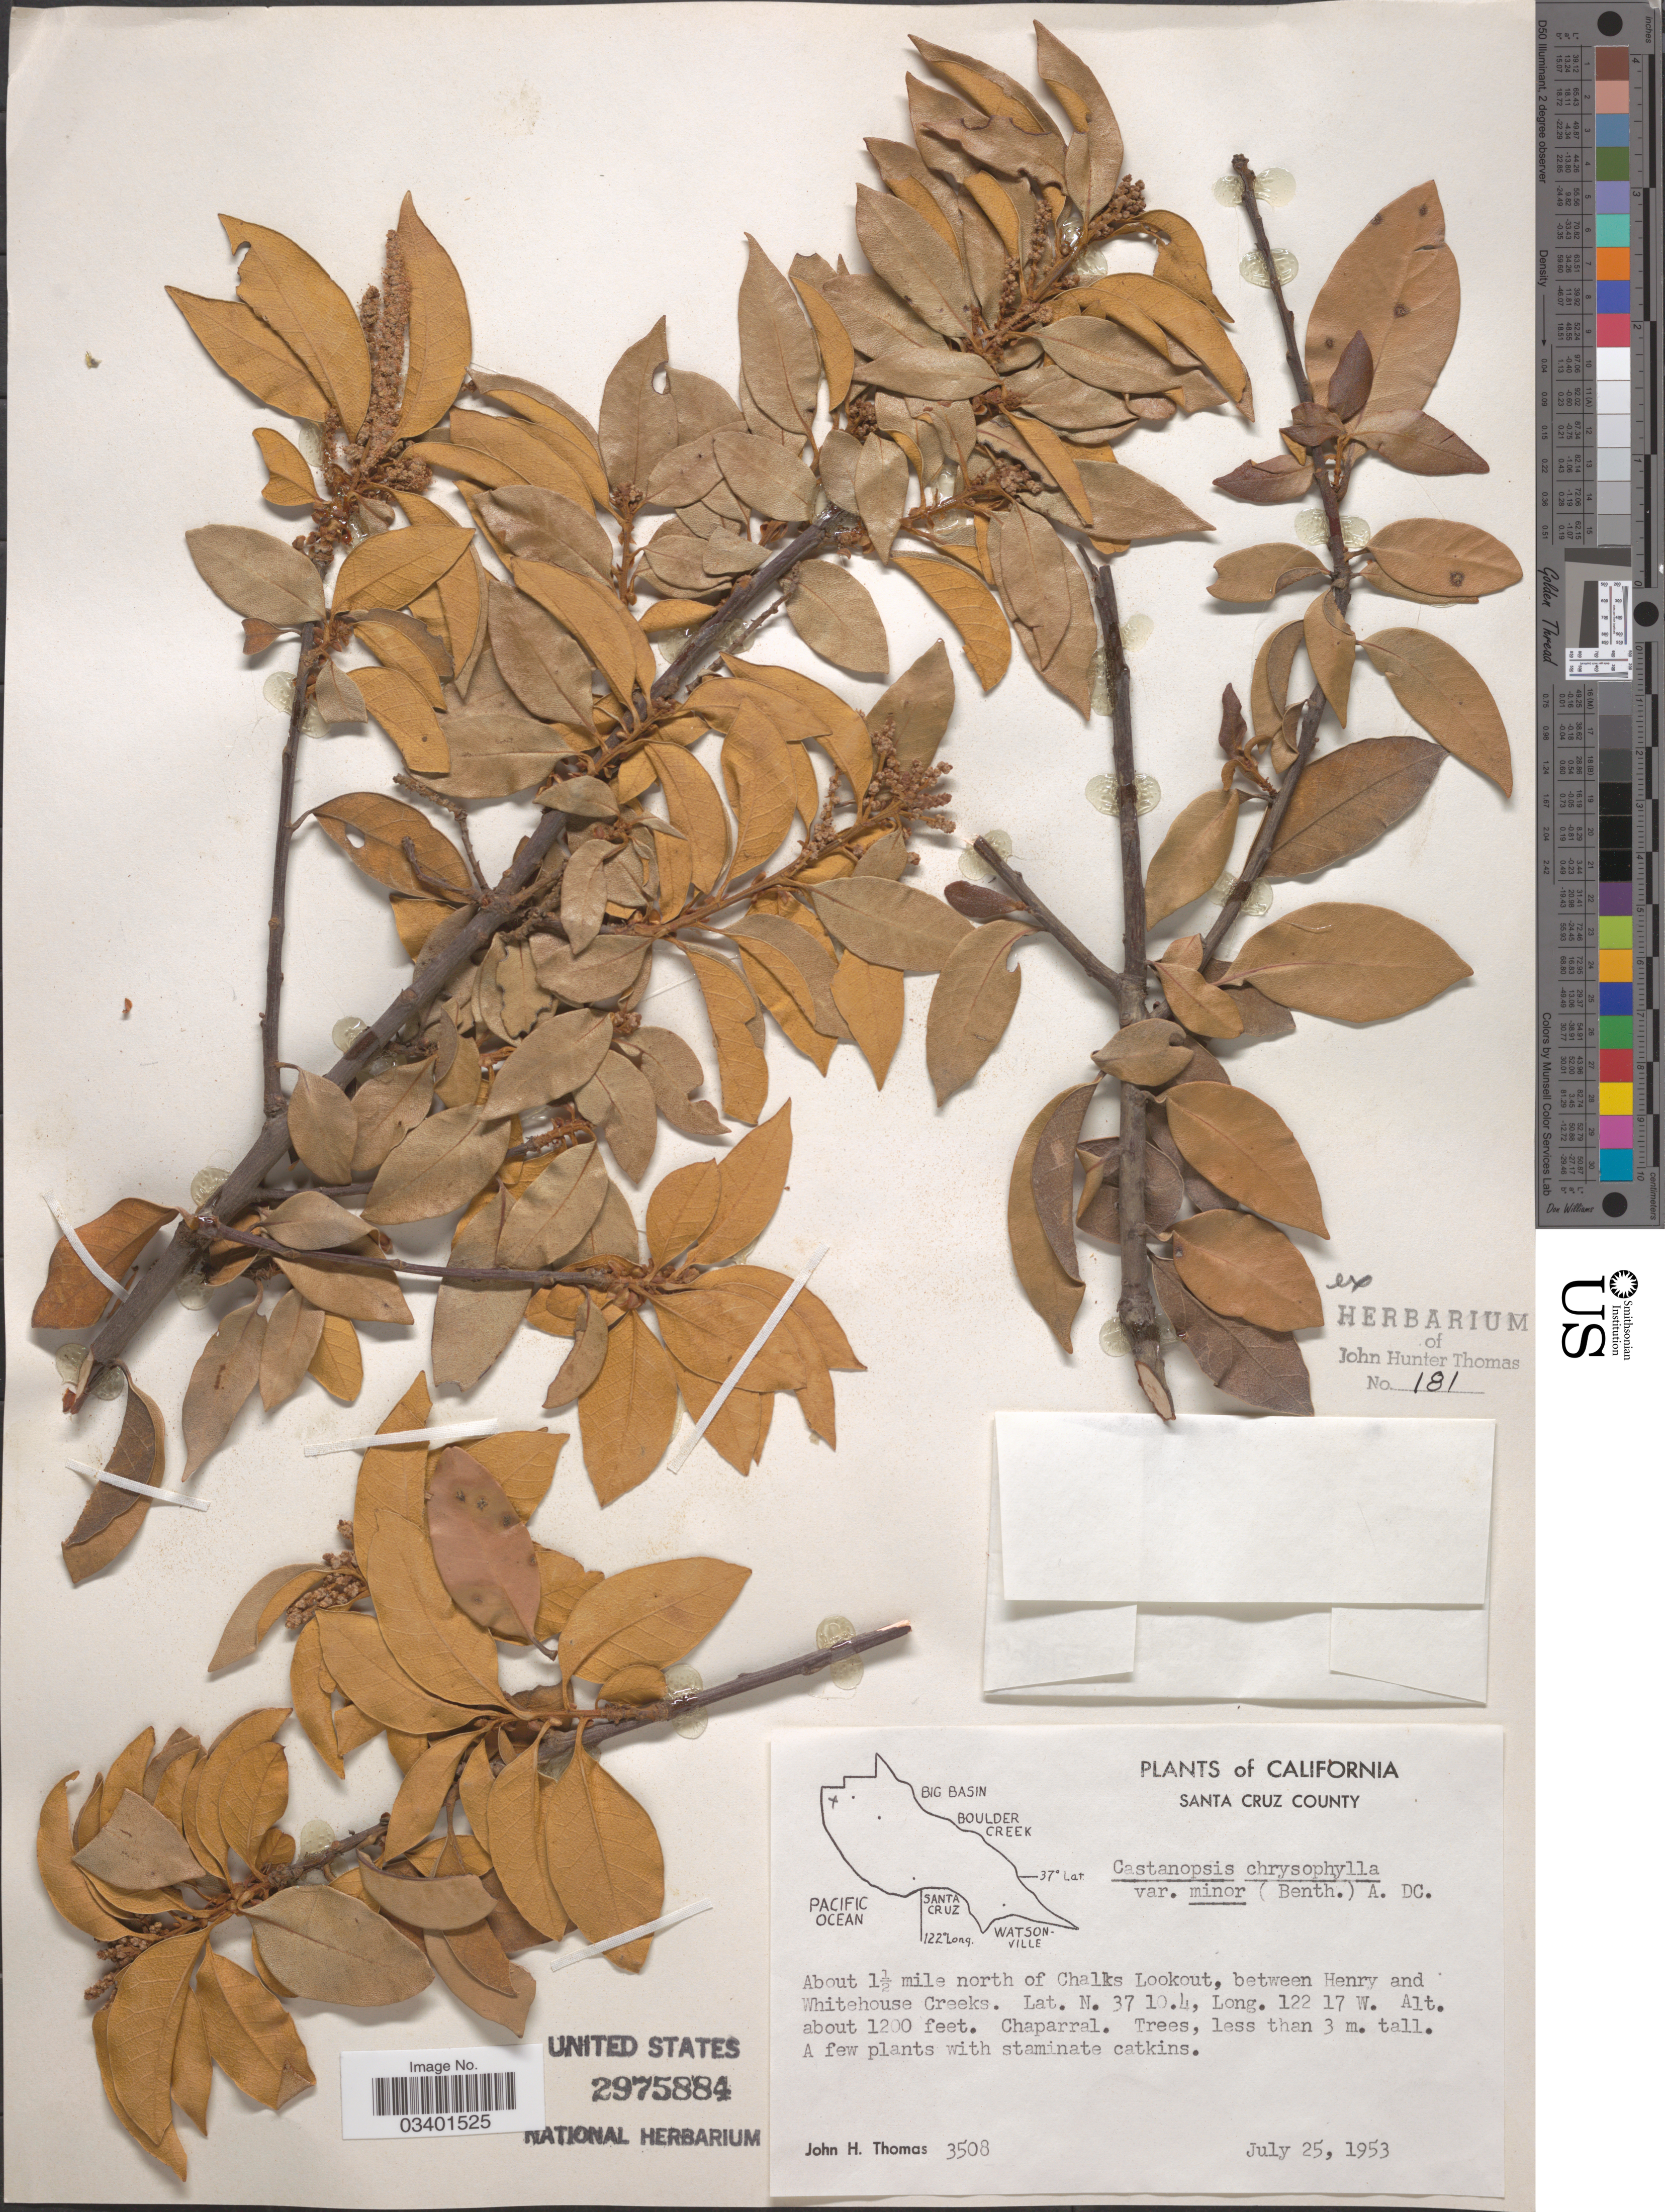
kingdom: Plantae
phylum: Tracheophyta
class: Magnoliopsida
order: Fagales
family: Fagaceae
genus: Chrysolepis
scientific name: Chrysolepis chrysophylla var. minor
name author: (Benth.) A. DC.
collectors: J. H. Thomas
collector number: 3508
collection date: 1953-07-25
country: United States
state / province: California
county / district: Santa Cruz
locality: Santa Cruz County. About 1½ mile north of Chalks Lookout, between Henry and Whitehouse Creeks.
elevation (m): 366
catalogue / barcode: US 2975884